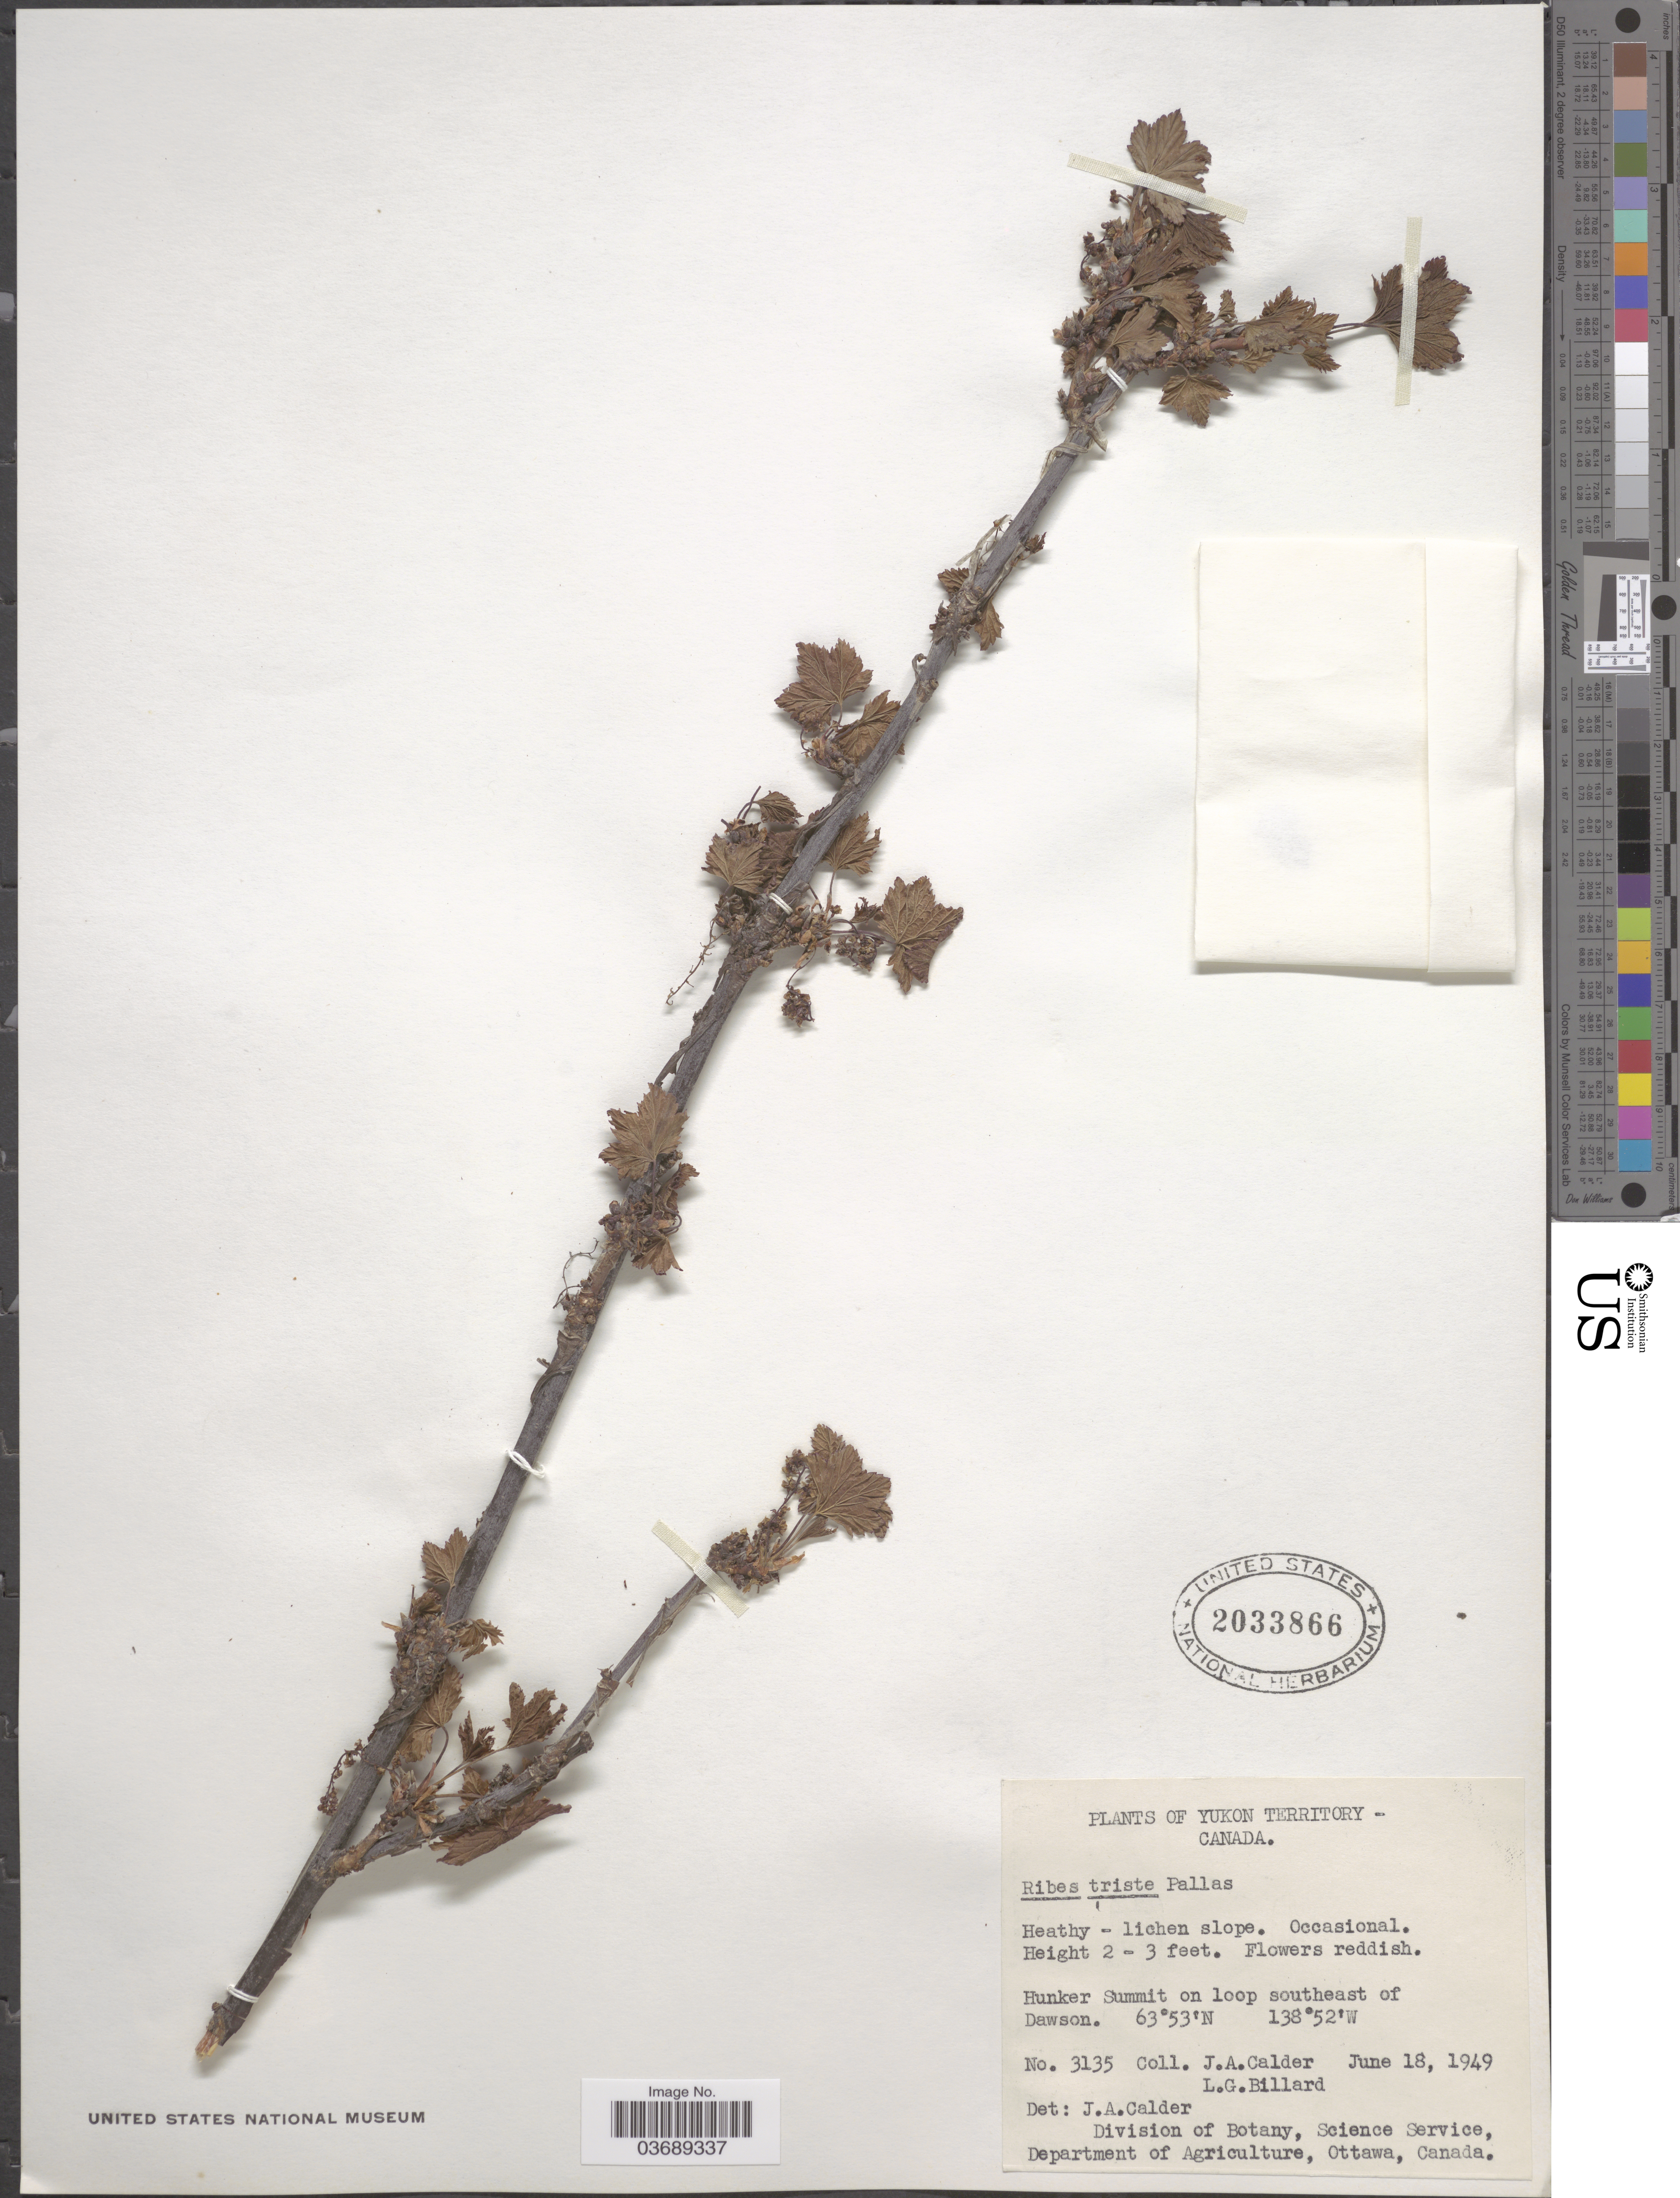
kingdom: Plantae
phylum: Tracheophyta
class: Magnoliopsida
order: Saxifragales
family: Grossulariaceae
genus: Ribes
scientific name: Ribes triste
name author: Pall.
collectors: J. A. Calder & L. Billard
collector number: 3135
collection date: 1949-06-18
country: Canada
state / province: Yukon Territory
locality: Hunker Summit on loop southeast of Dawson.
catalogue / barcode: US 2033866